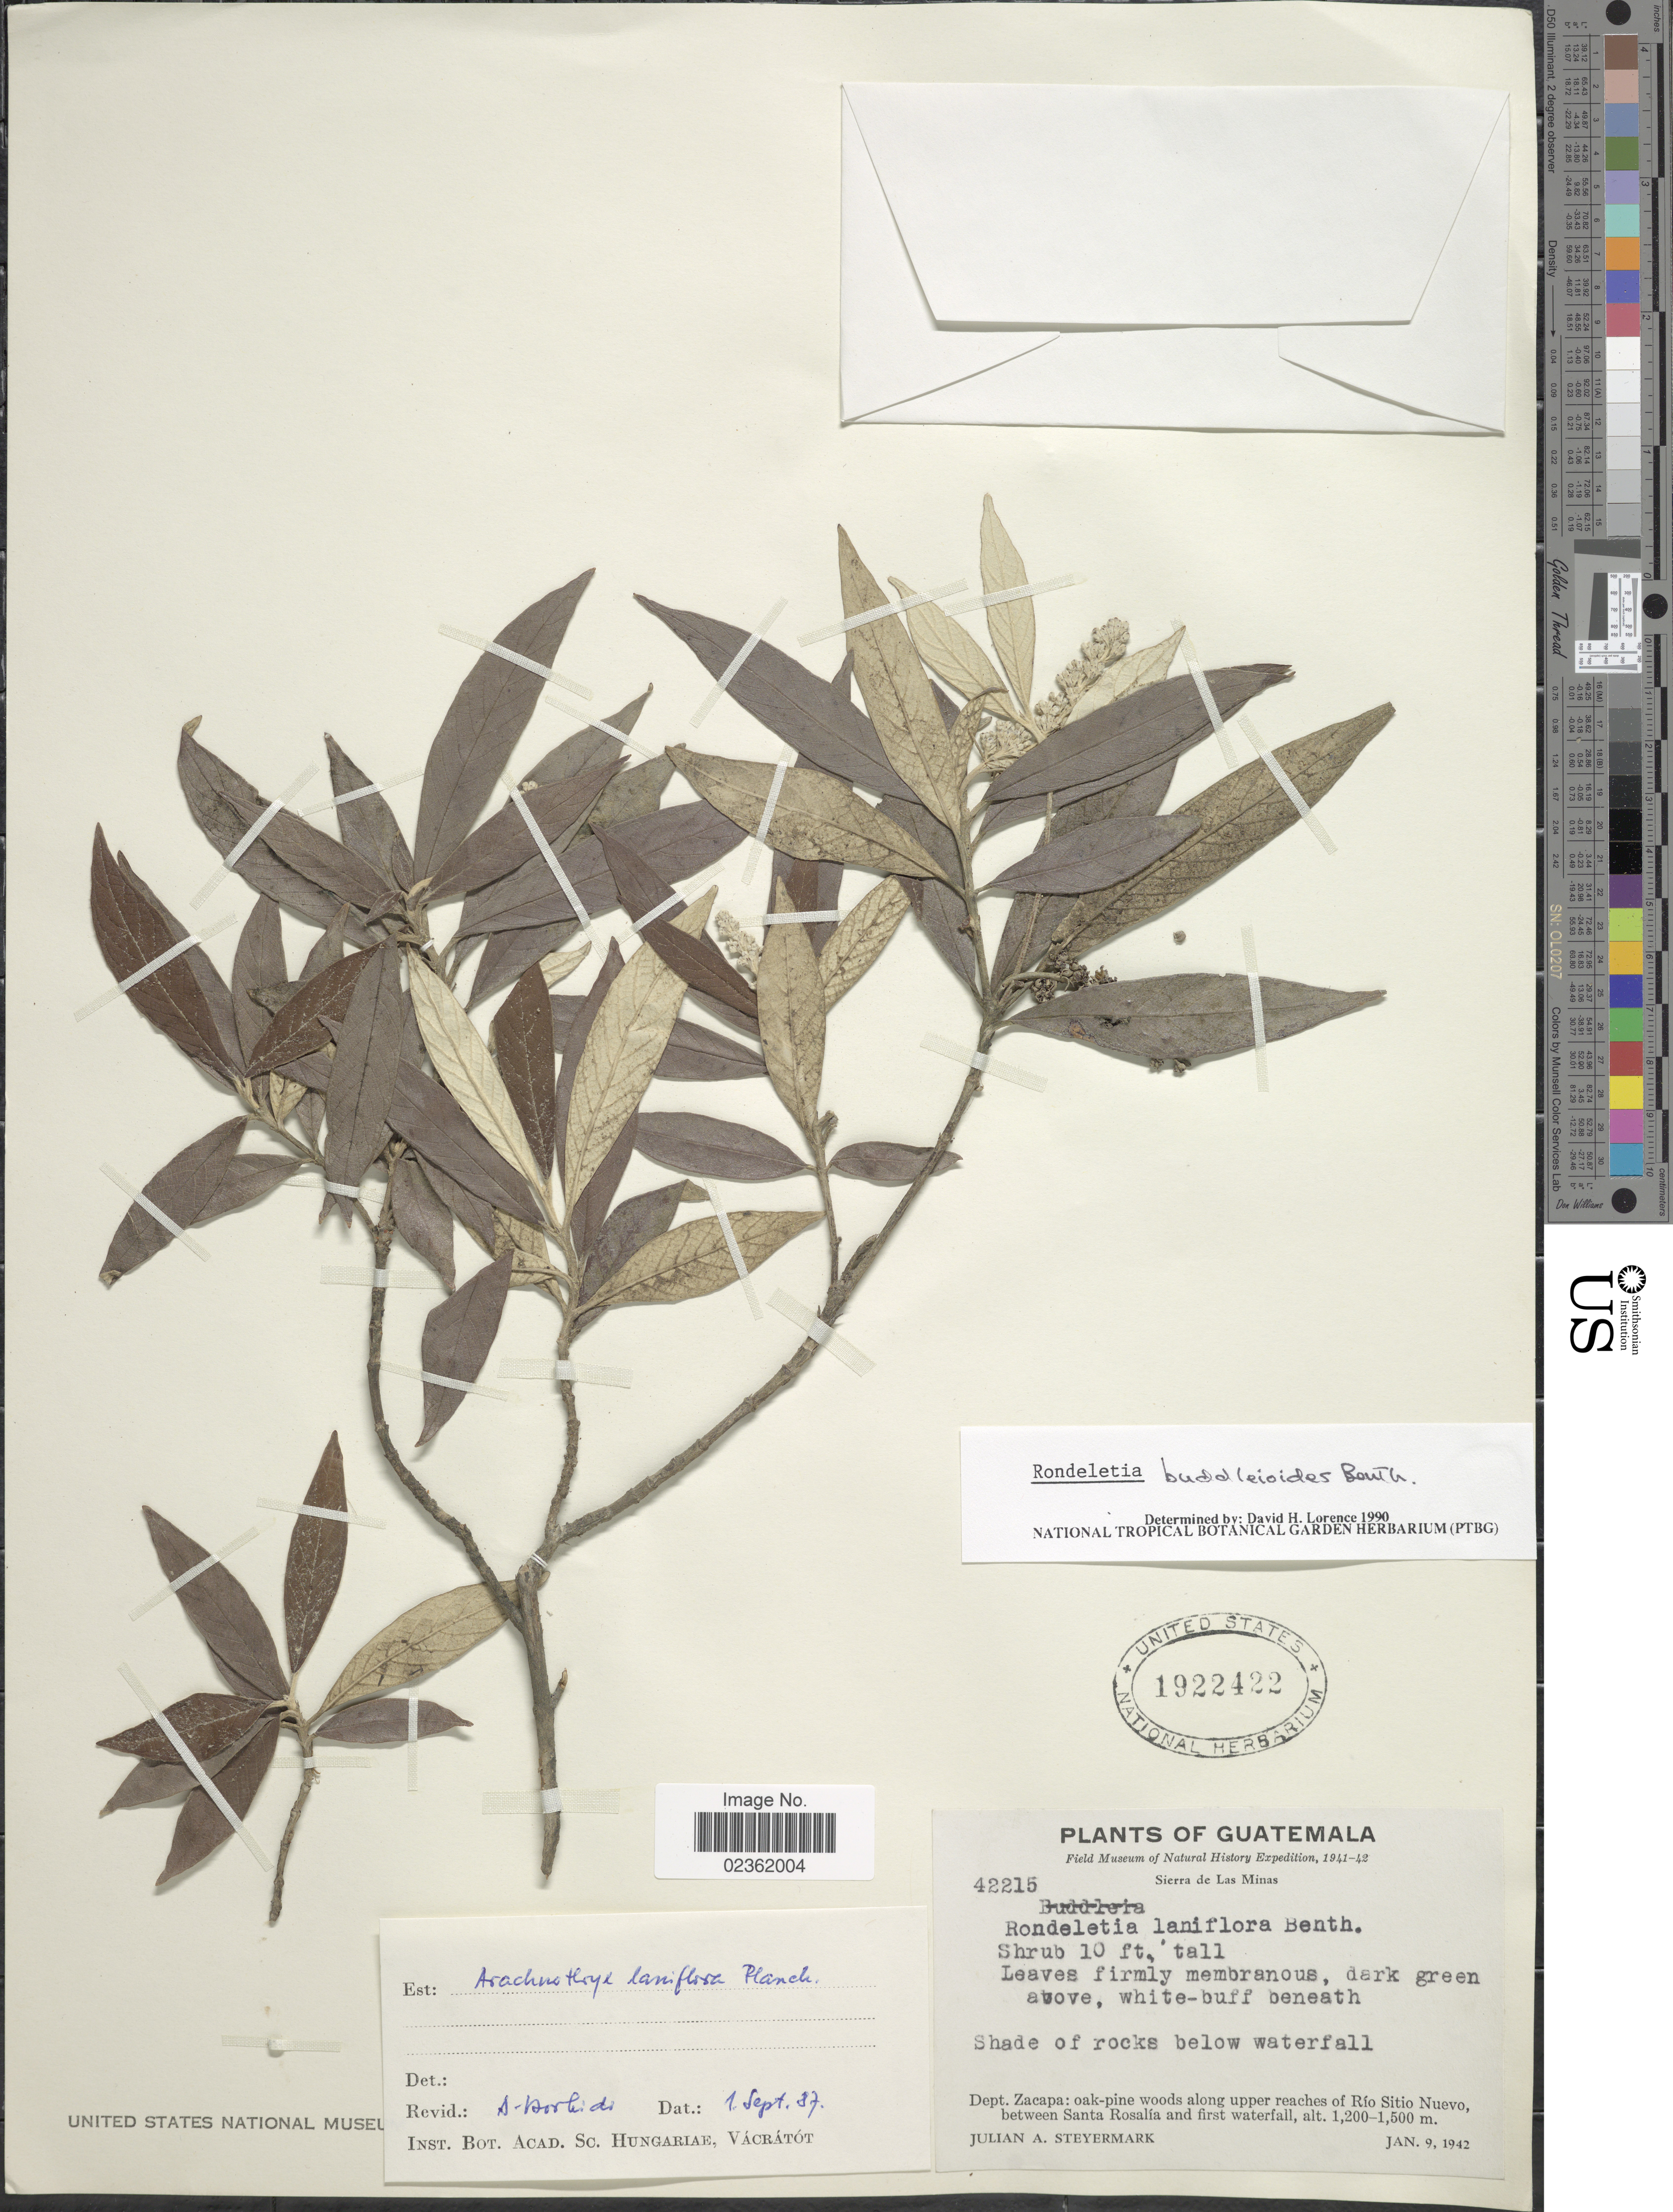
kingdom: Plantae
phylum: Tracheophyta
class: Magnoliopsida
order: Gentianales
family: Rubiaceae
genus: Rondeletia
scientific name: Rondeletia buddleioides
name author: Benth.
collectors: J. Steyermark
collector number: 42215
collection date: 1942-01-09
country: Guatemala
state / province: Zacapa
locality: Sierra de Las Minas, shade of rocks below waterfall, oak-pine woods along upper reaches of Rio Sitio Nuevo, between Santa Rosalia and first waterfall.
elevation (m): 1200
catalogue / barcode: US 1922422